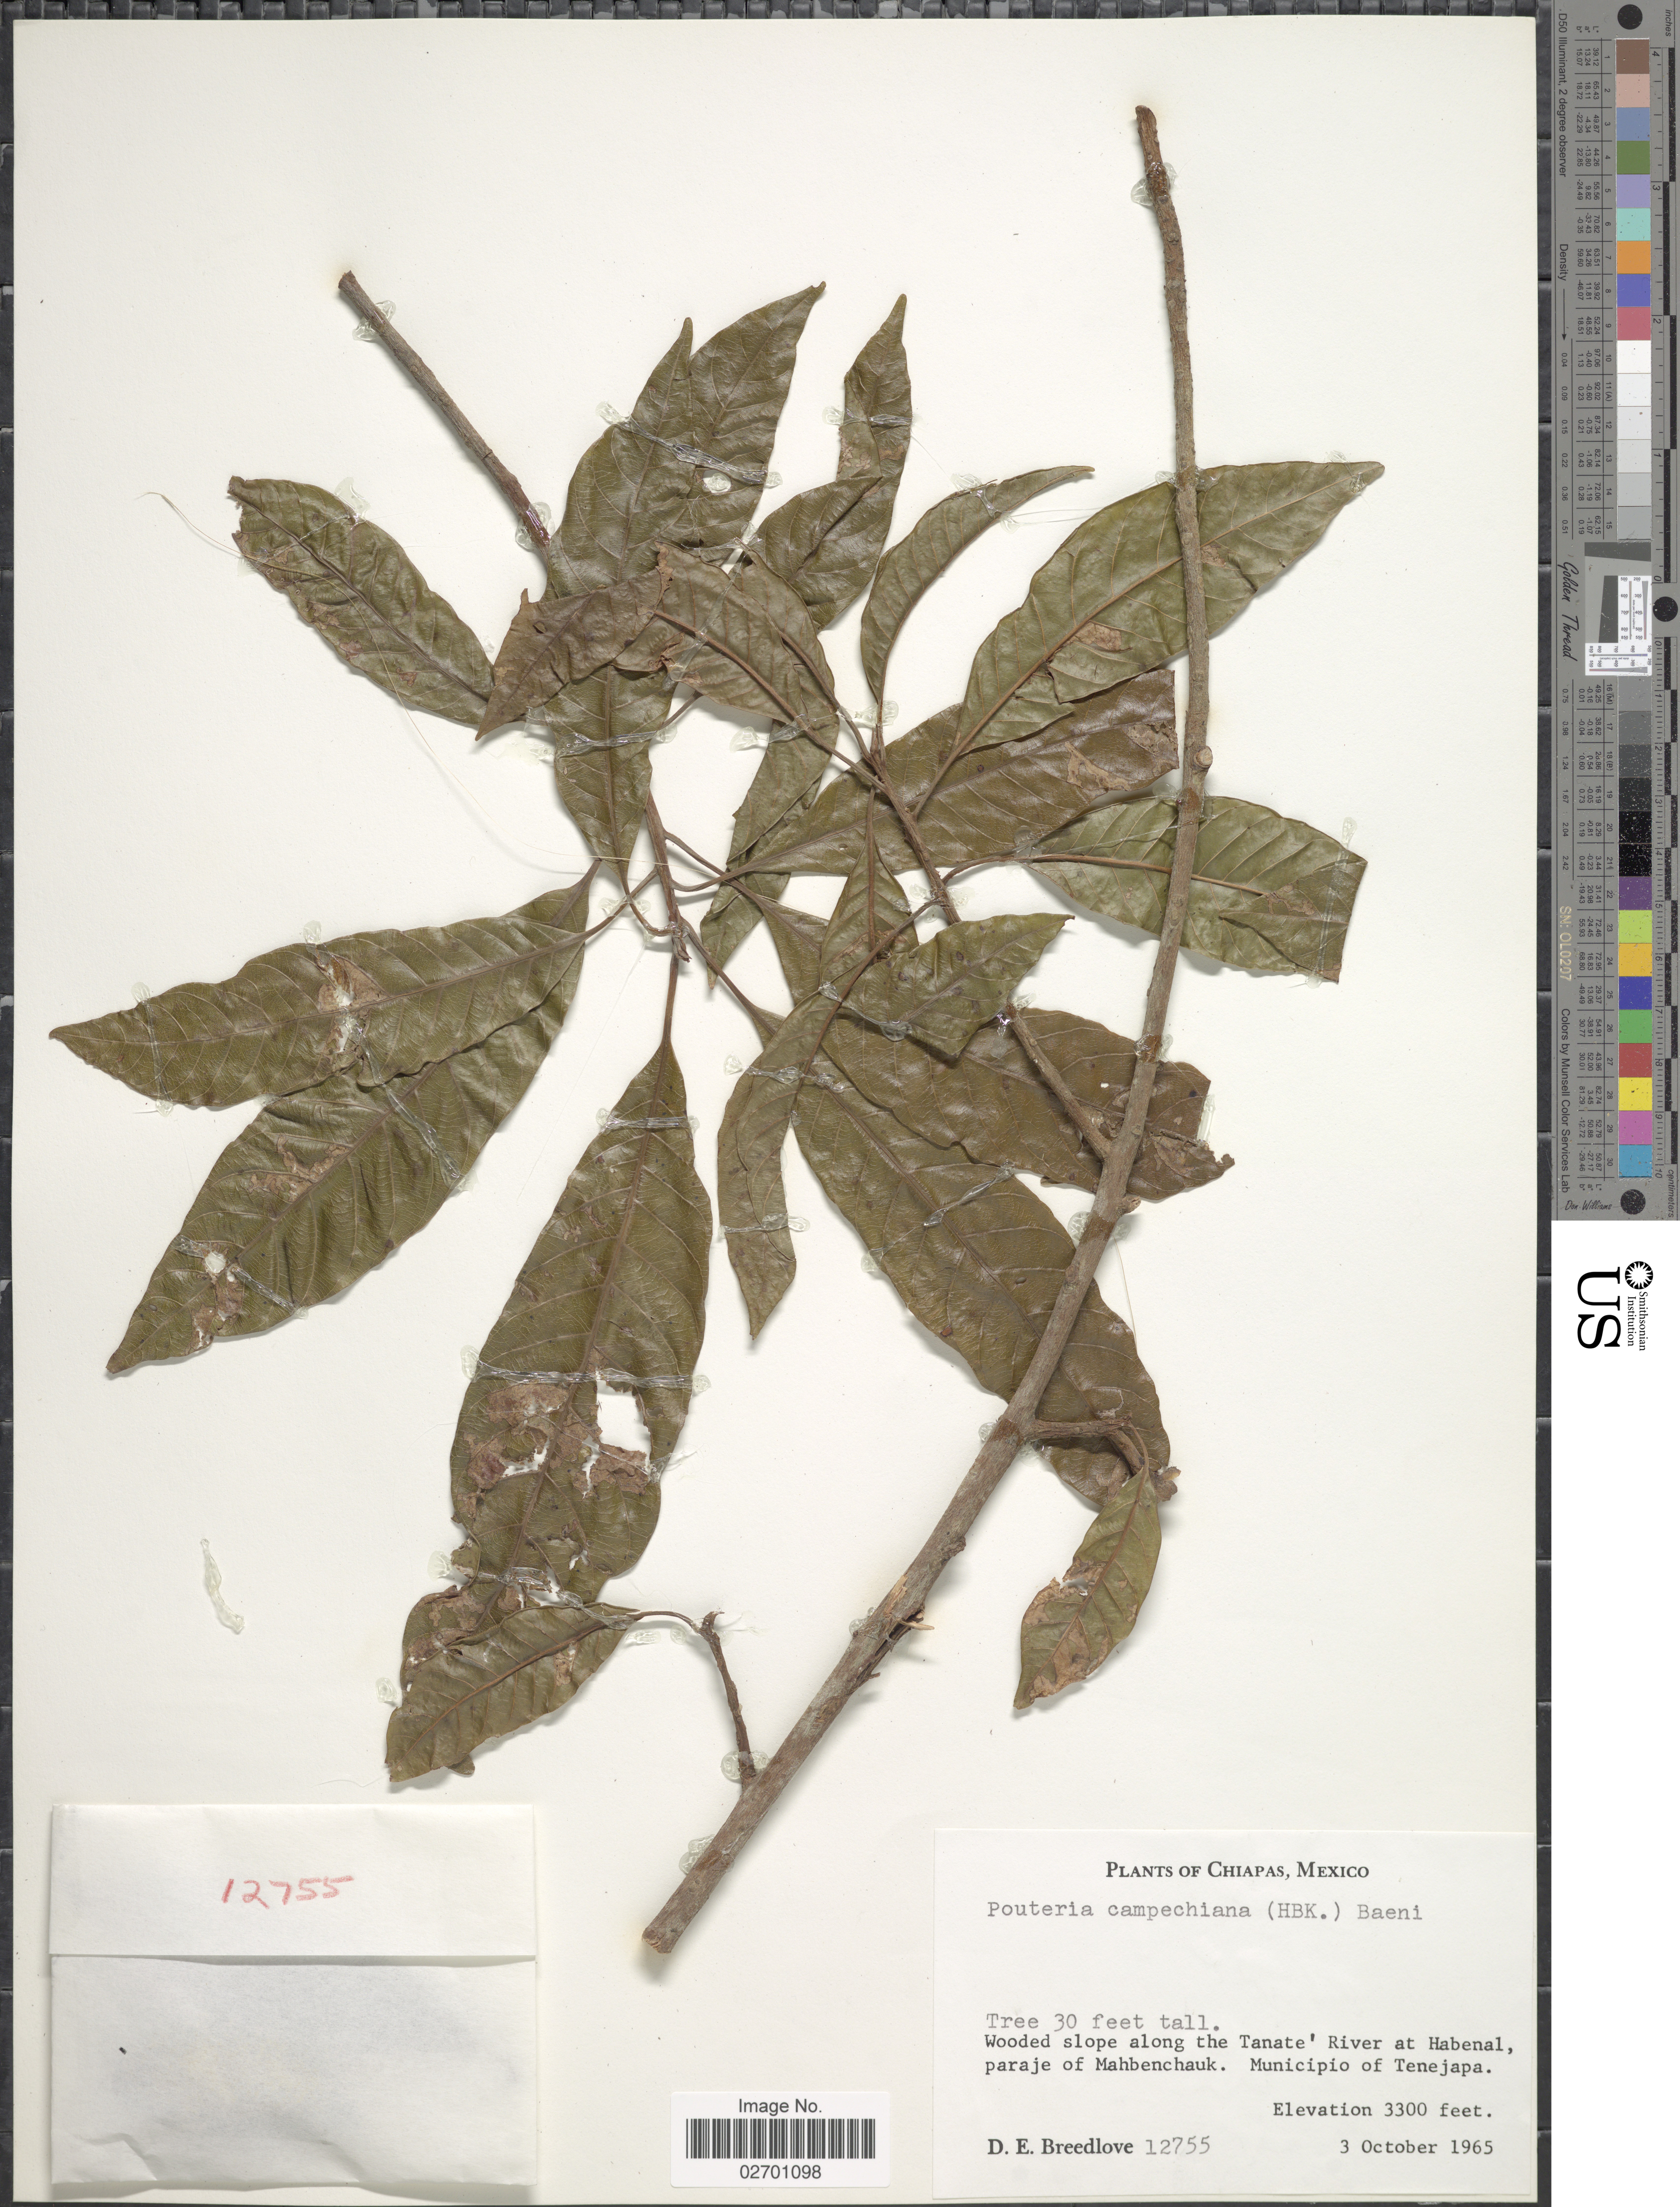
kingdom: Plantae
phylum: Tracheophyta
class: Magnoliopsida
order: Ericales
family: Sapotaceae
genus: Pouteria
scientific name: Pouteria campechiana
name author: (Kunth) Baehni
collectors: D. E. Breedlove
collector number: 12755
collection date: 1965-10-03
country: Mexico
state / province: Chiapas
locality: Wooded slope along the Tanate' River at Habenal, paraje of Mahbenchauk. Municipio of Tenejapa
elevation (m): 1006